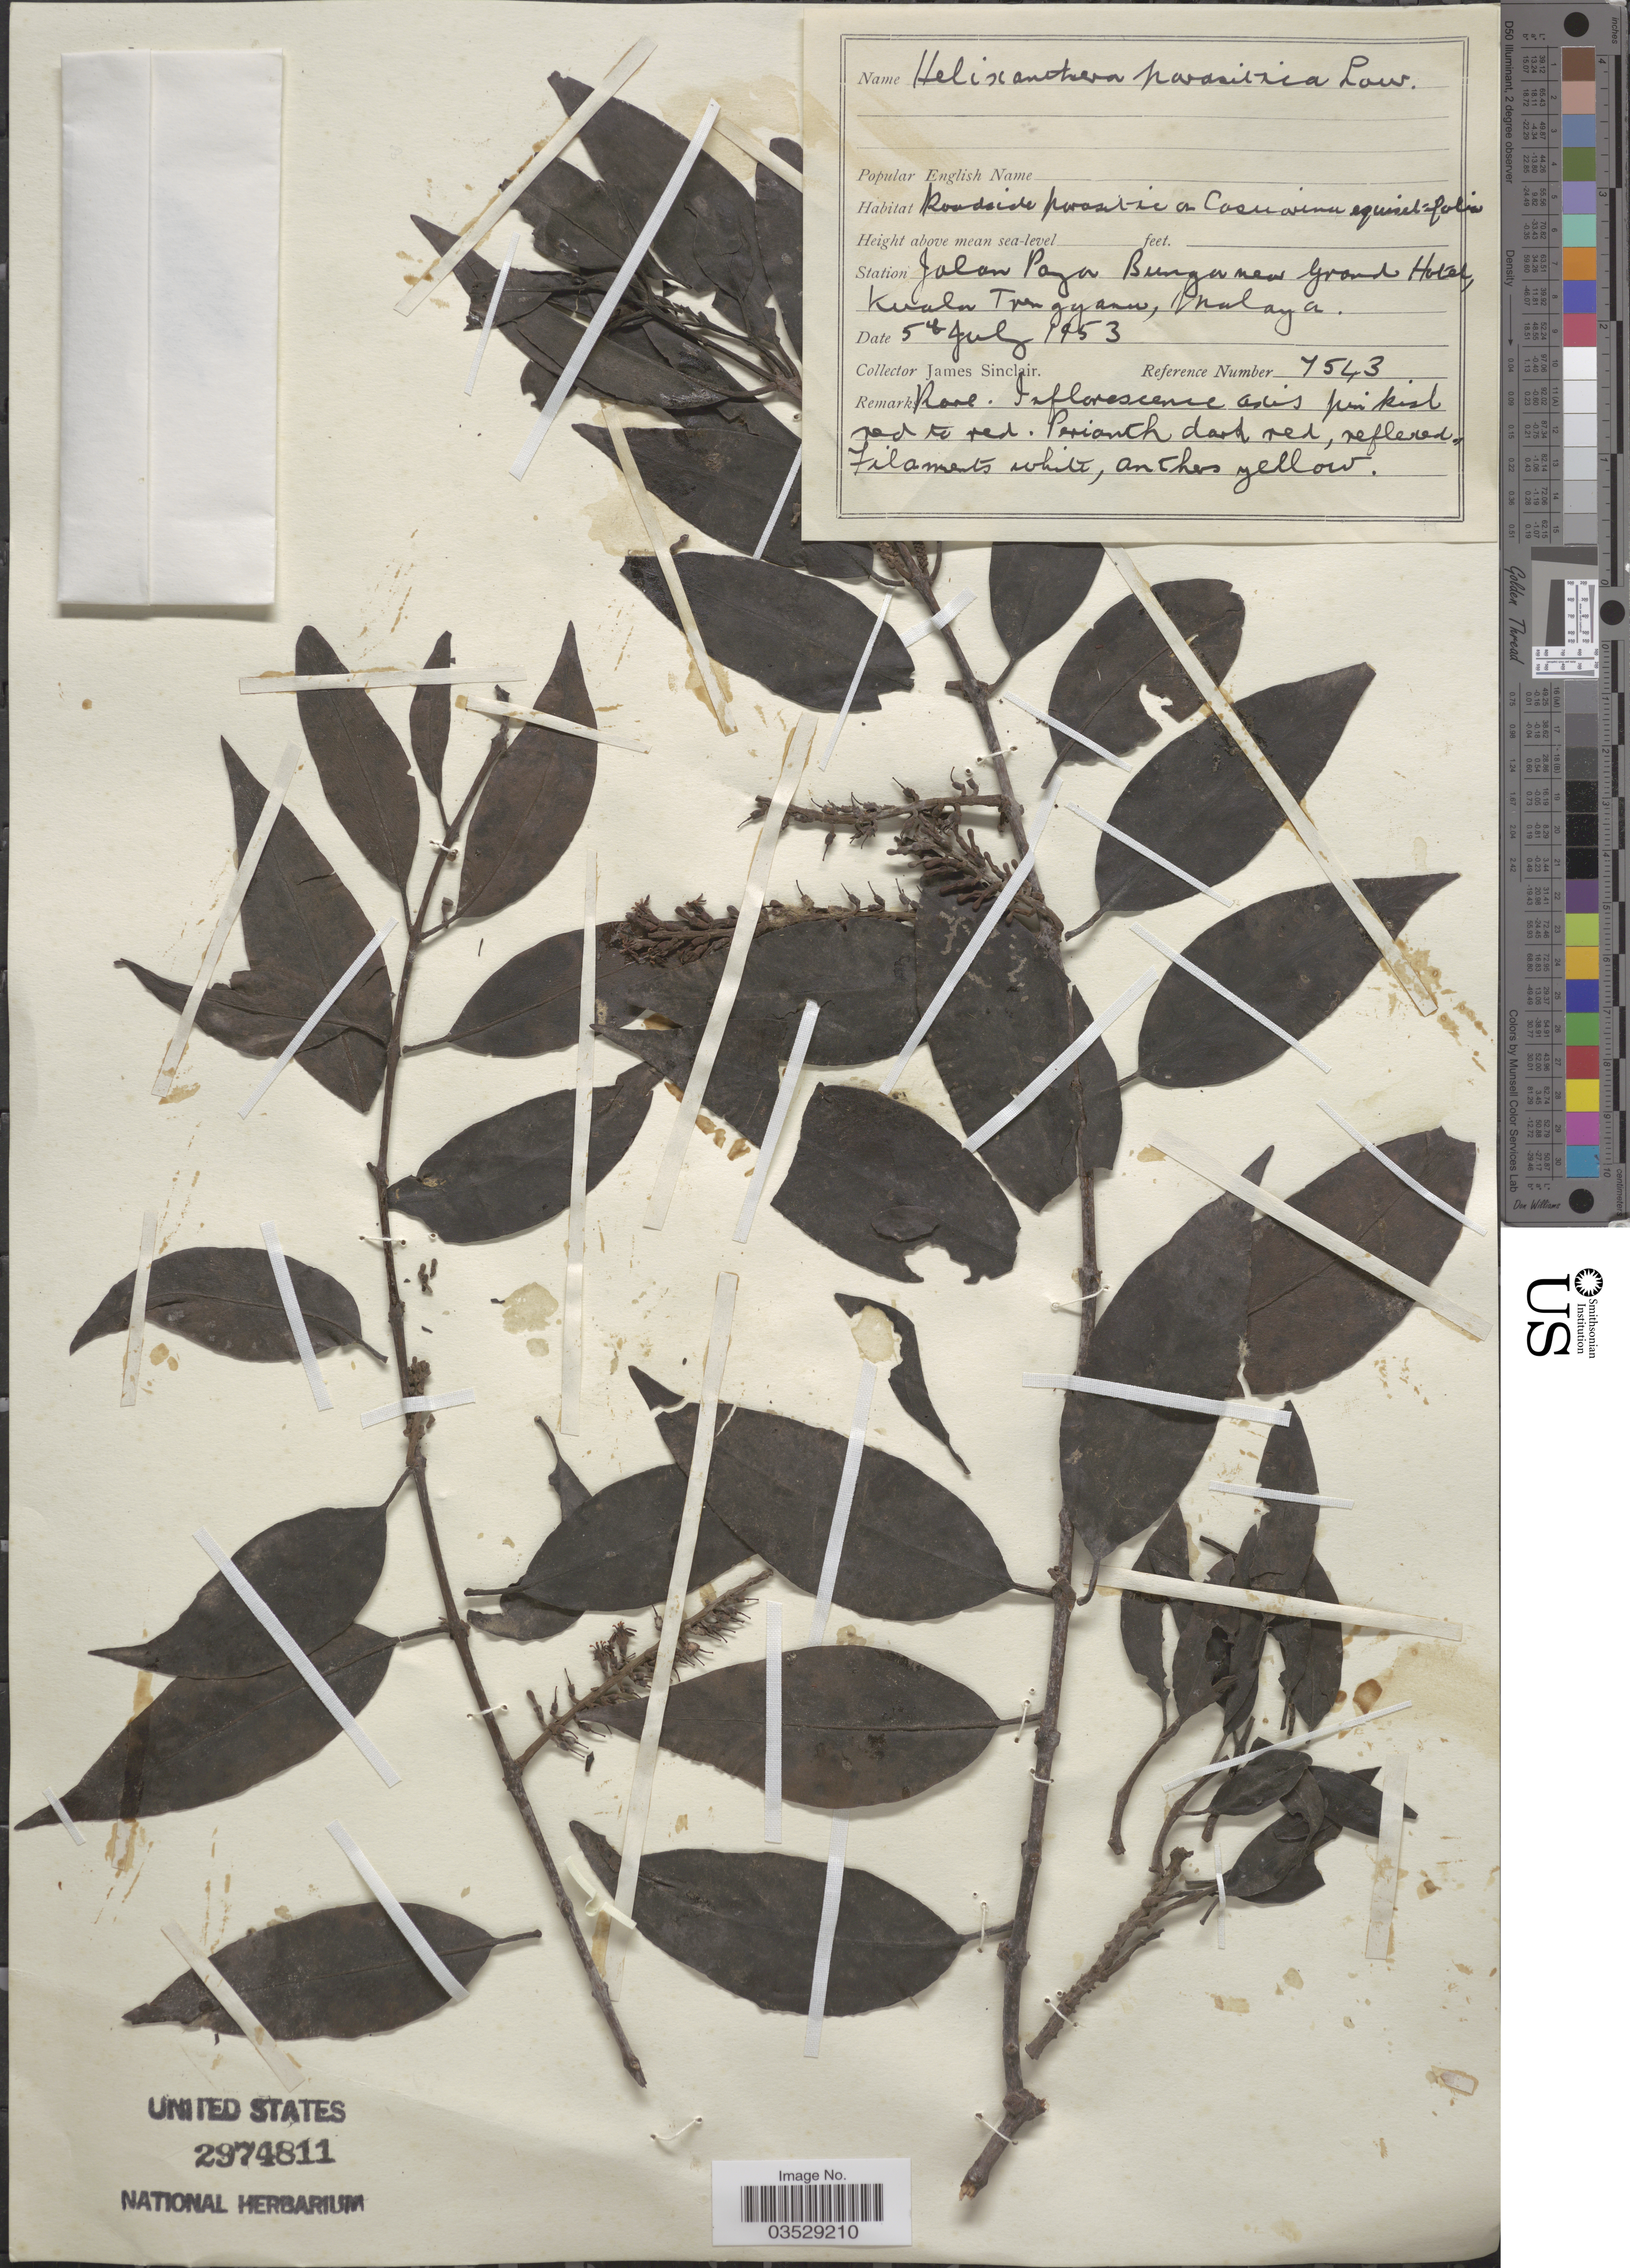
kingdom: Plantae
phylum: Tracheophyta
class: Magnoliopsida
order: Santalales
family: Loranthaceae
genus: Helixanthera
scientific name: Helixanthera parasitica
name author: Lour.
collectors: J. Sinclair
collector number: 7543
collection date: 1953-07-05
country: Malaysia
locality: Station Jalan Paya Bunga near Grand Hotel, Kuala Trengganu, Malaya.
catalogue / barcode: US 2974811